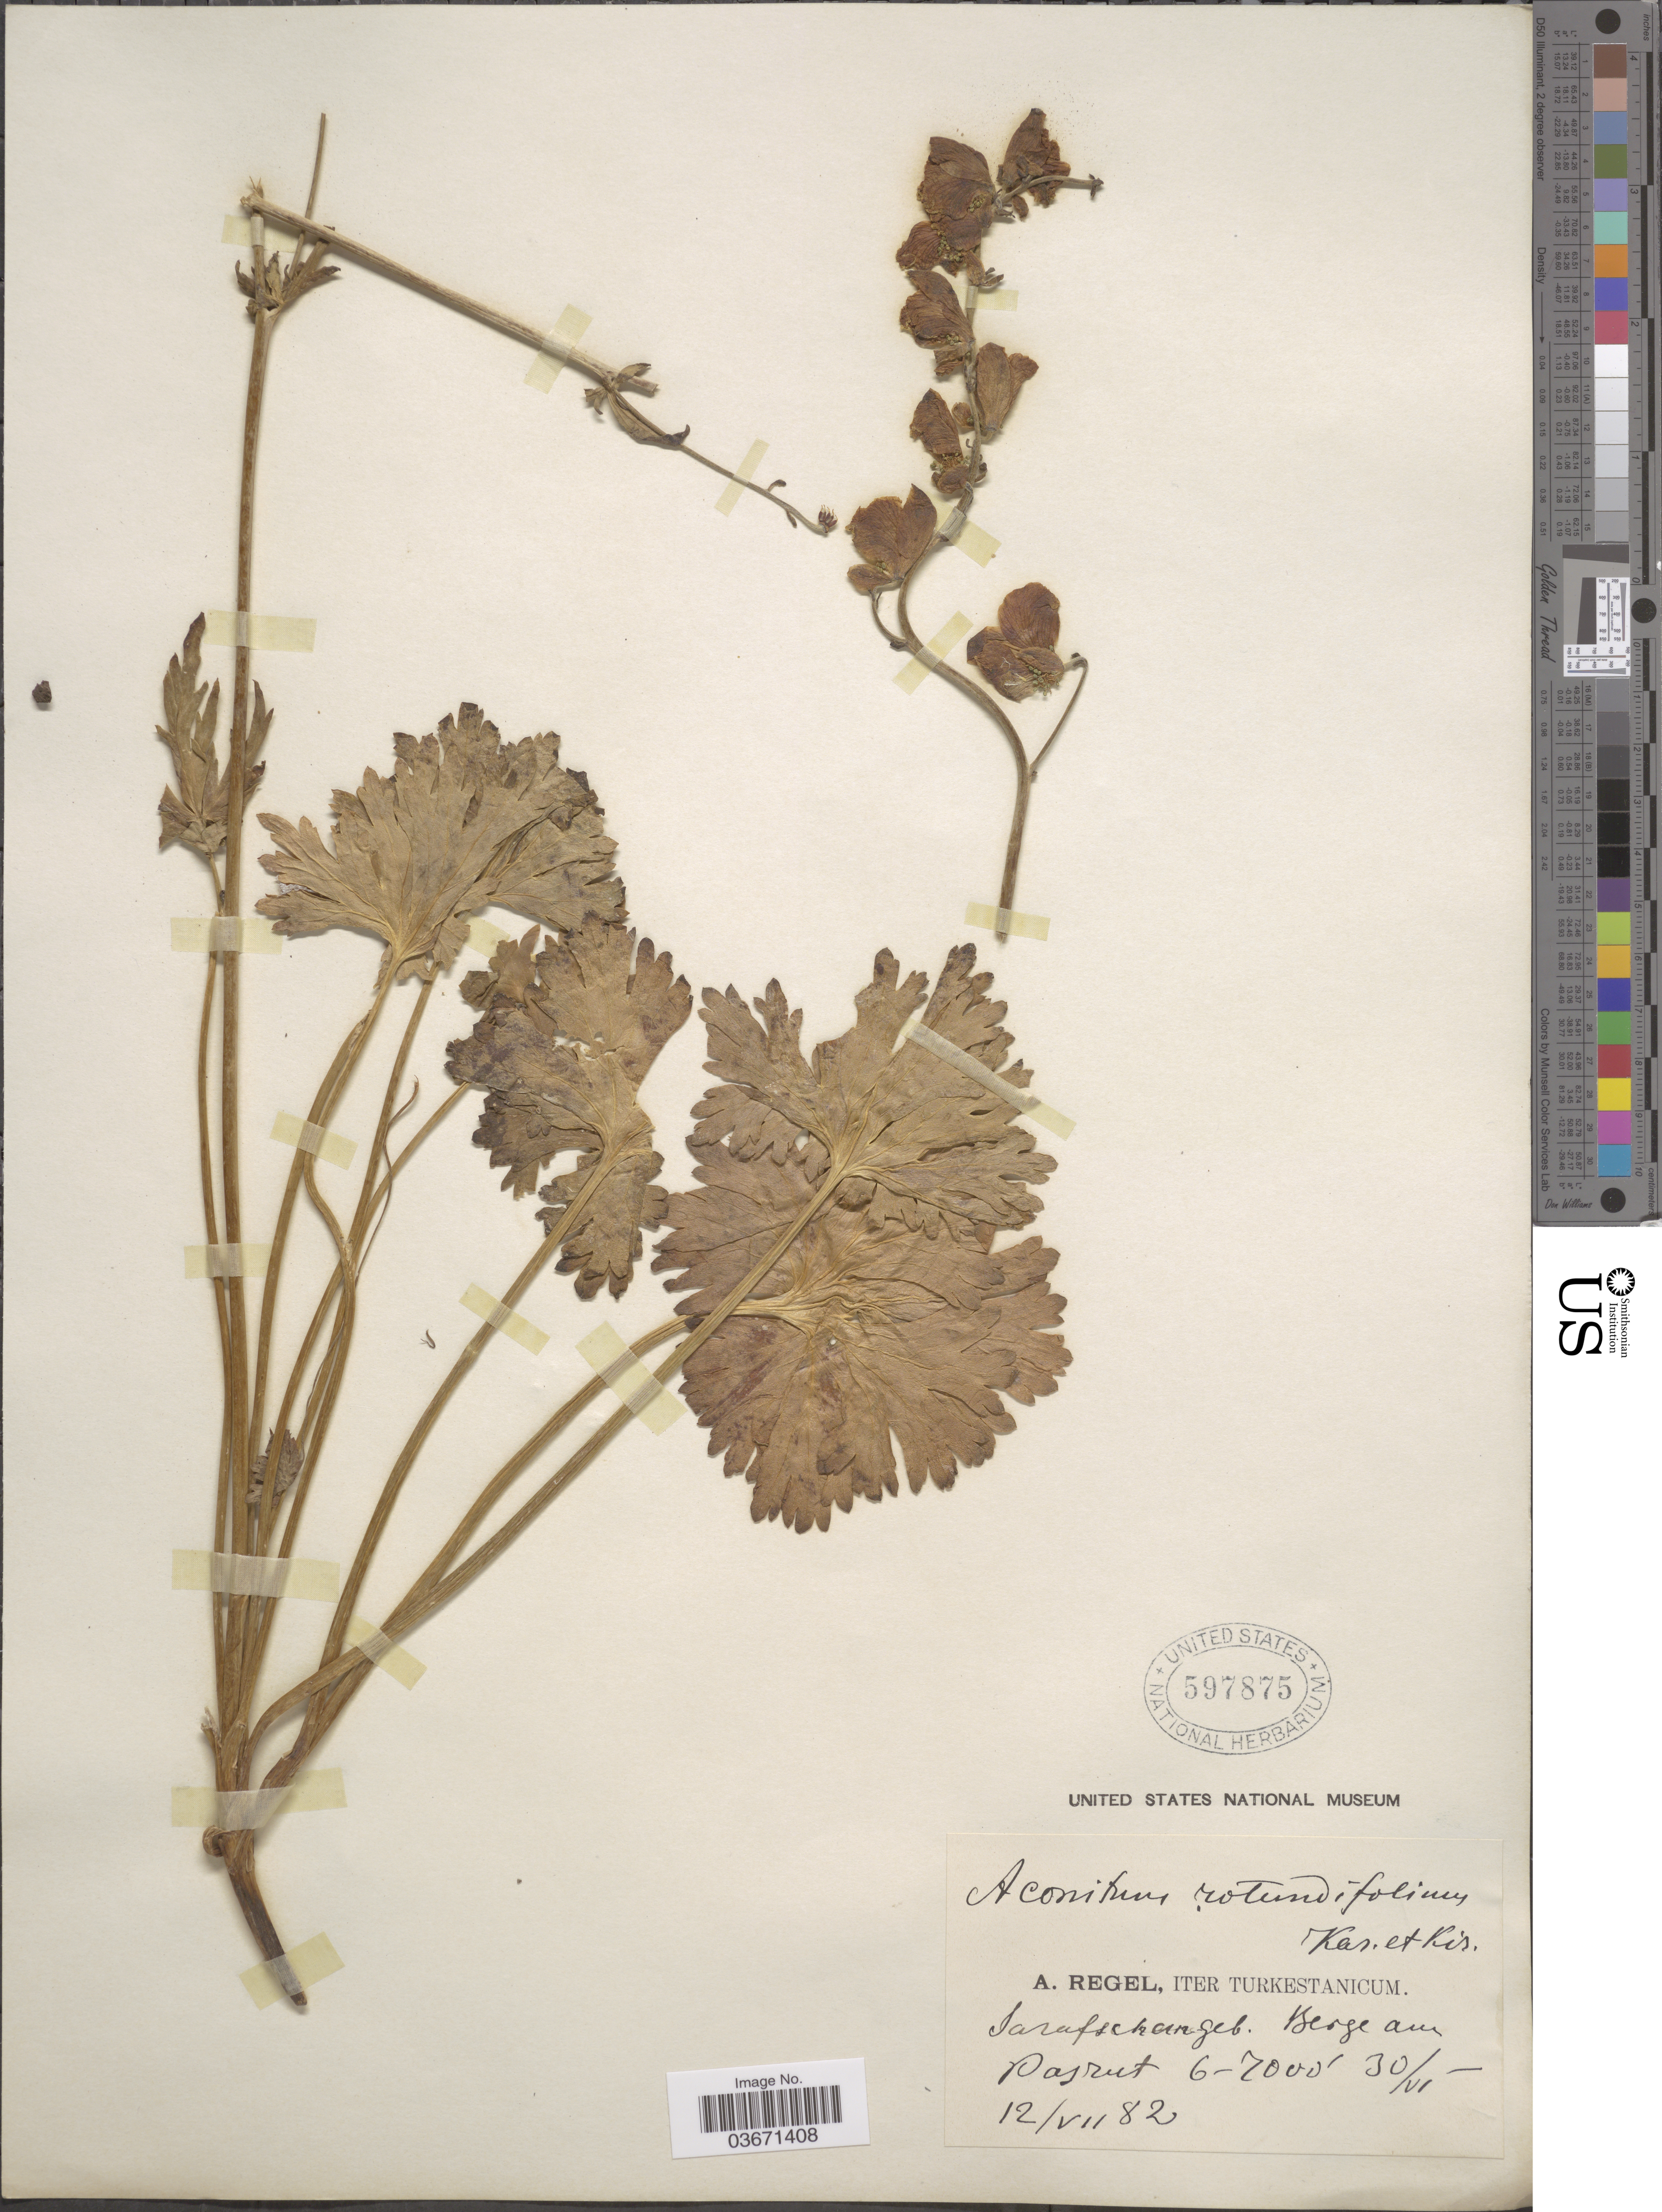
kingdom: Plantae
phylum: Tracheophyta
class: Magnoliopsida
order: Ranunculales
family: Ranunculaceae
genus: Aconitum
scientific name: Aconitum rotundifolium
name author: Kar. & Kir.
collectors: A. Regel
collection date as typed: Transcribed d/m/y: 30/6/82 to 12/7/82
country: Tajikistan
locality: Turkestanicum. Pasrut.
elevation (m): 1829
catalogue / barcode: US 597875